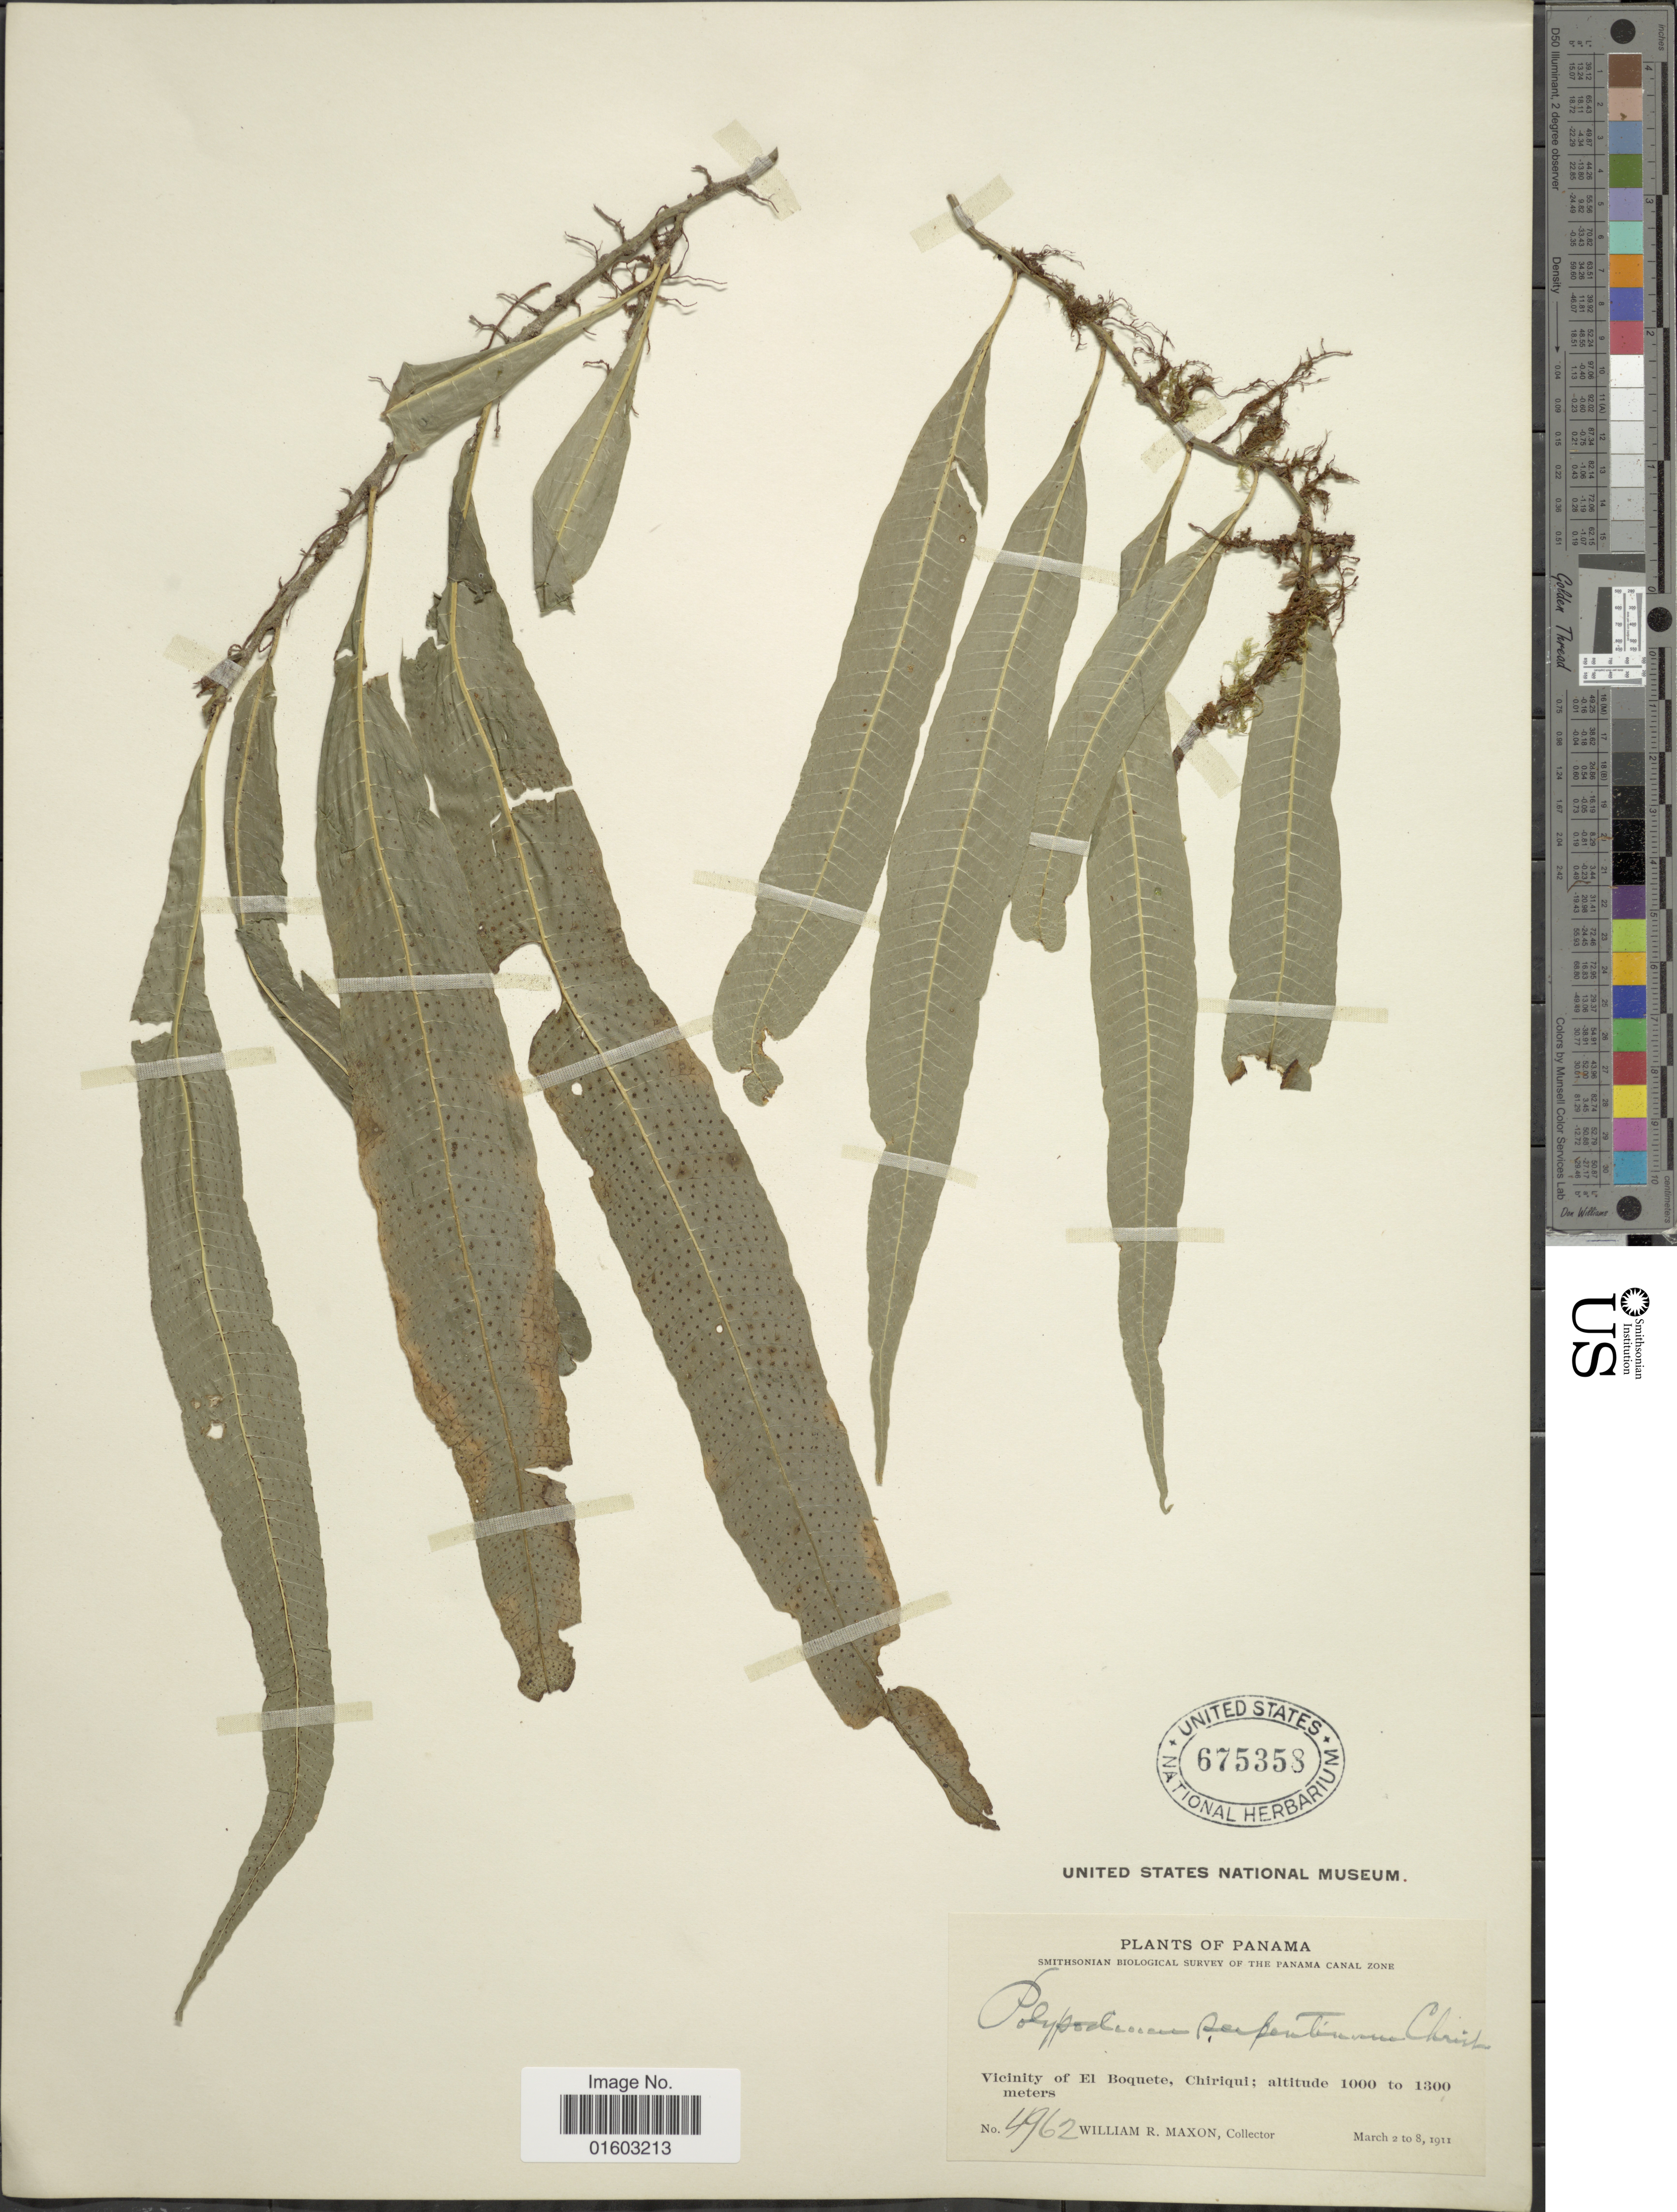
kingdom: Plantae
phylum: Tracheophyta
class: Polypodiopsida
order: Polypodiales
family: Polypodiaceae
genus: Campyloneurum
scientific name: Campyloneurum serpentinum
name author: (Christ) Ching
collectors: W. R. Maxon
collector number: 4962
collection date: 1911-03-02/1911-03-08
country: Panama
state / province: Chiriqui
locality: Vicinity of El Boquete, Chiriqui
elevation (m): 1000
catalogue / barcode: US 675358